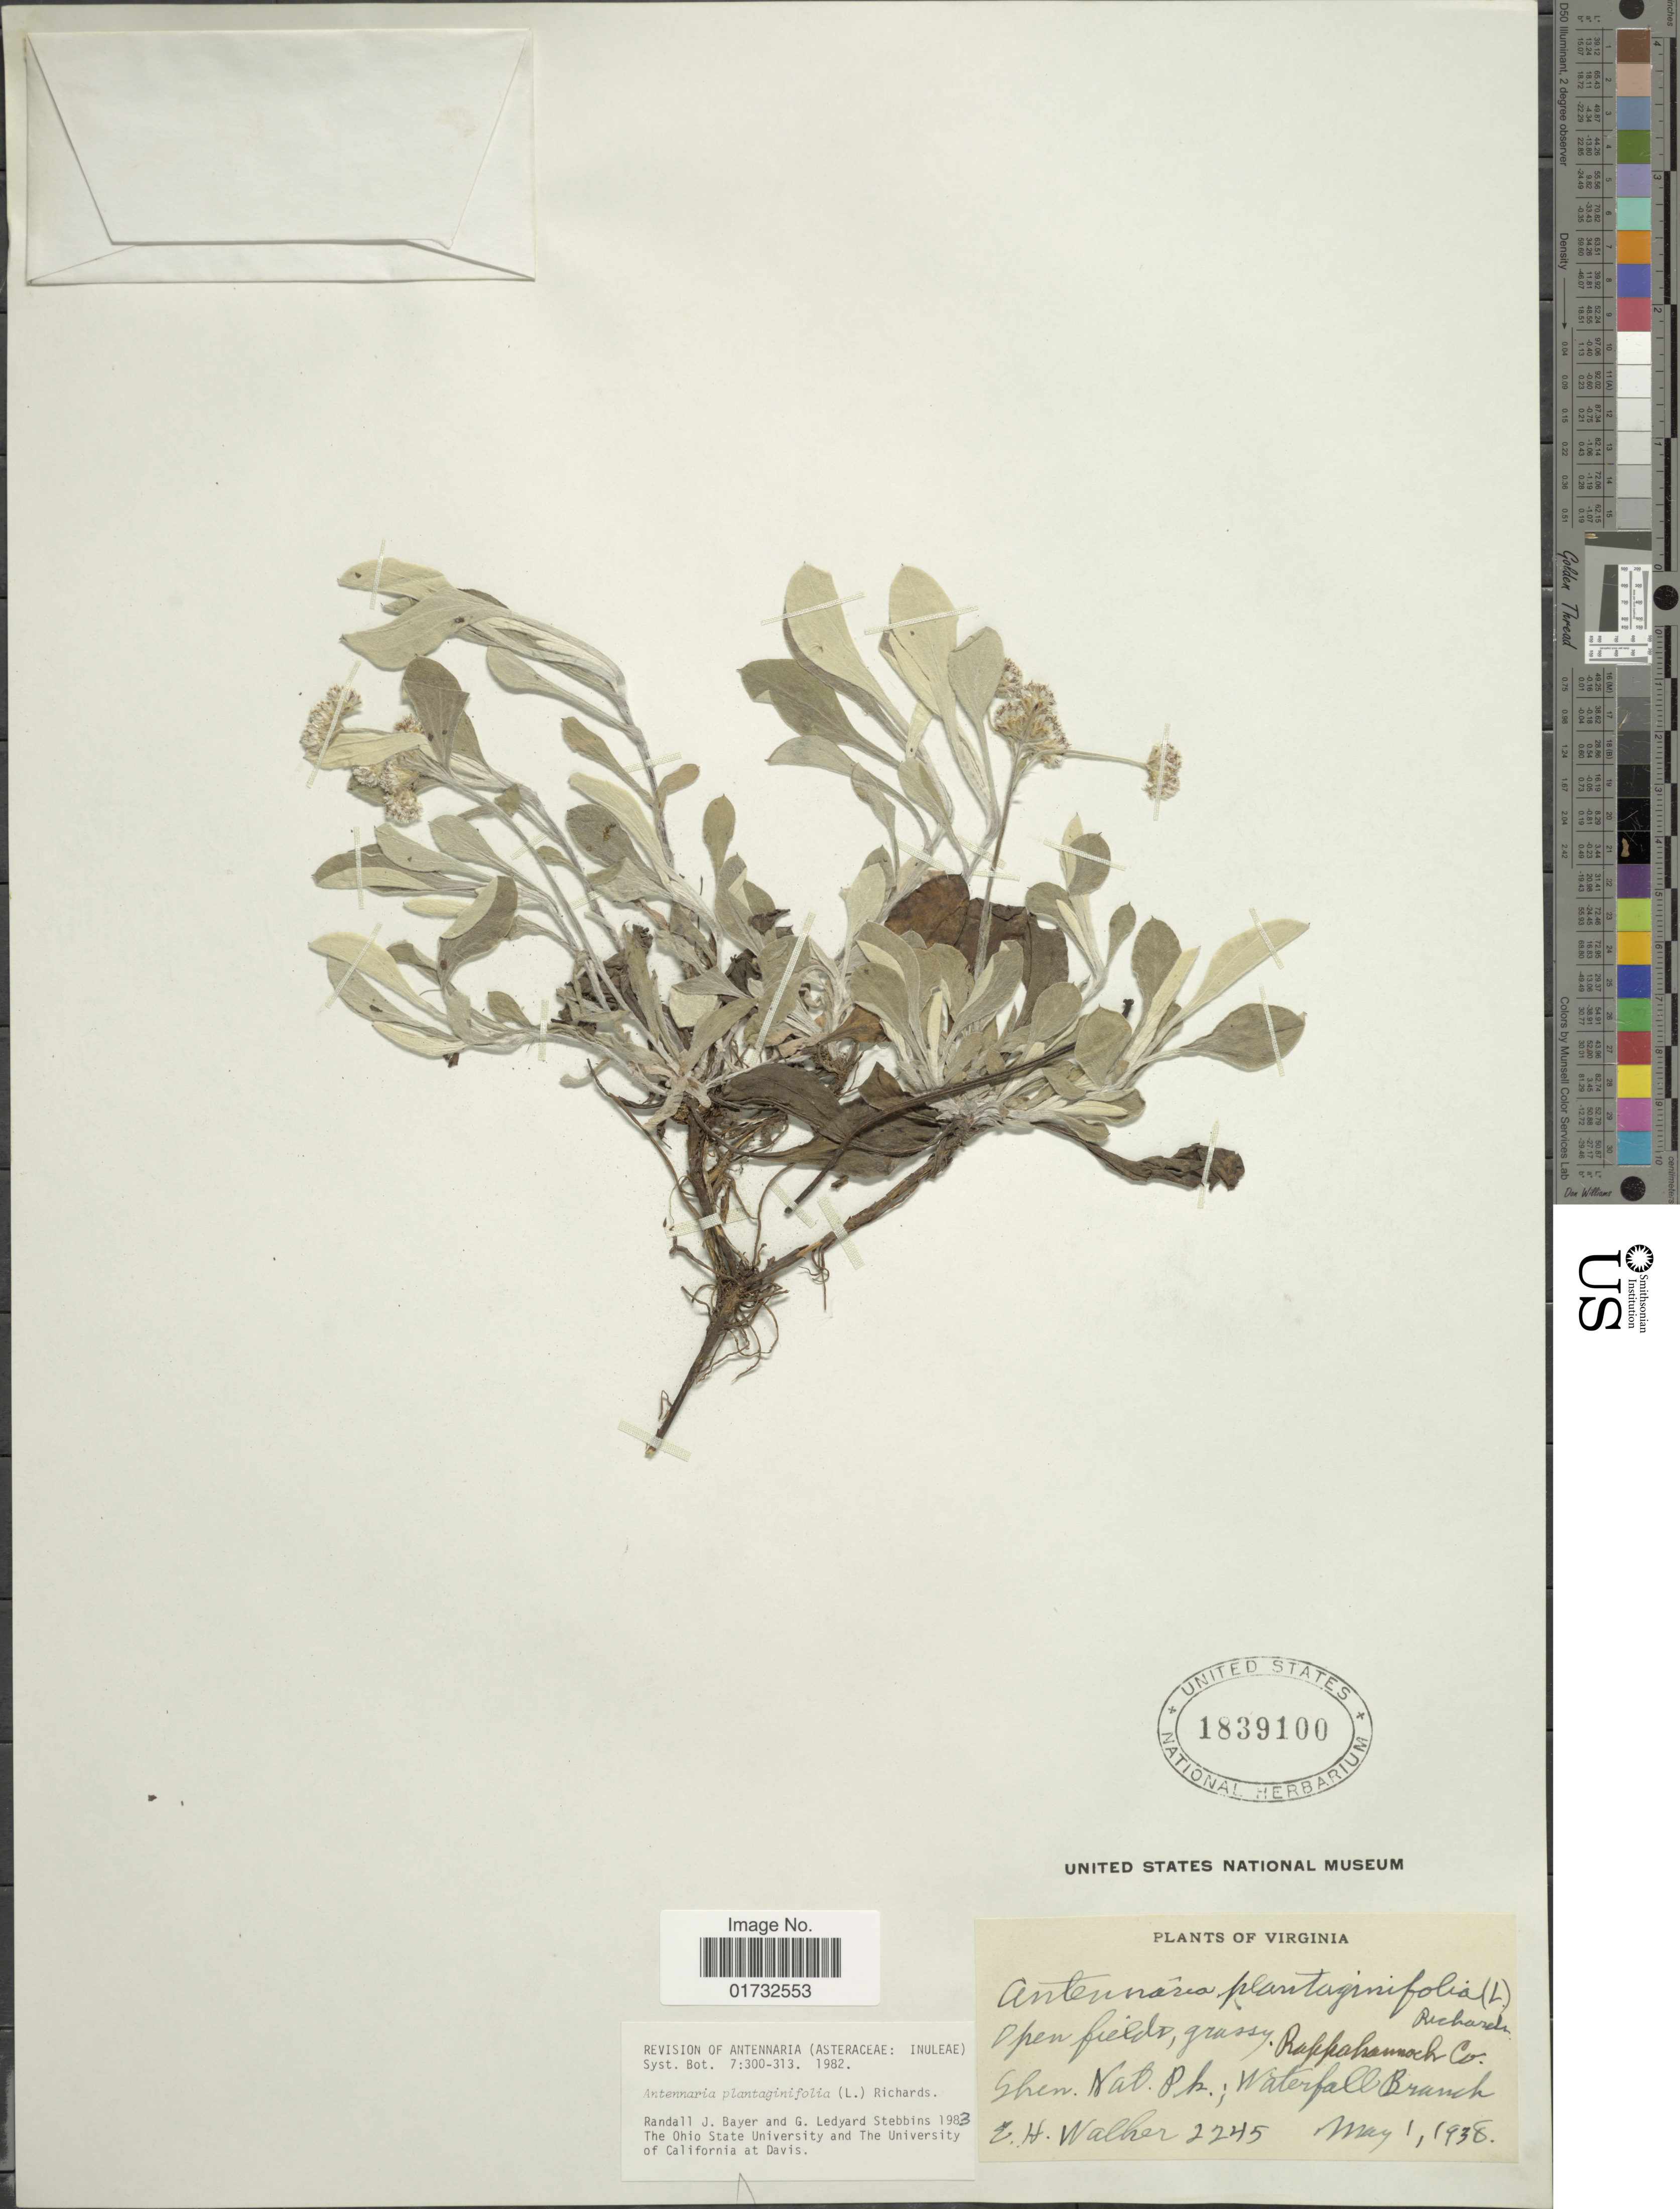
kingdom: Plantae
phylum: Tracheophyta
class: Magnoliopsida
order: Asterales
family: Asteraceae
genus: Antennaria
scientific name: Antennaria plantaginifolia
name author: (L.) Richardson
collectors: E. H. Walker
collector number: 2245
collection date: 1938-05-01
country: United States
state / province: Virginia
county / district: Rappahannock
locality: Shen Nat. Pk; Waterfall Branch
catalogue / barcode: US 1839100